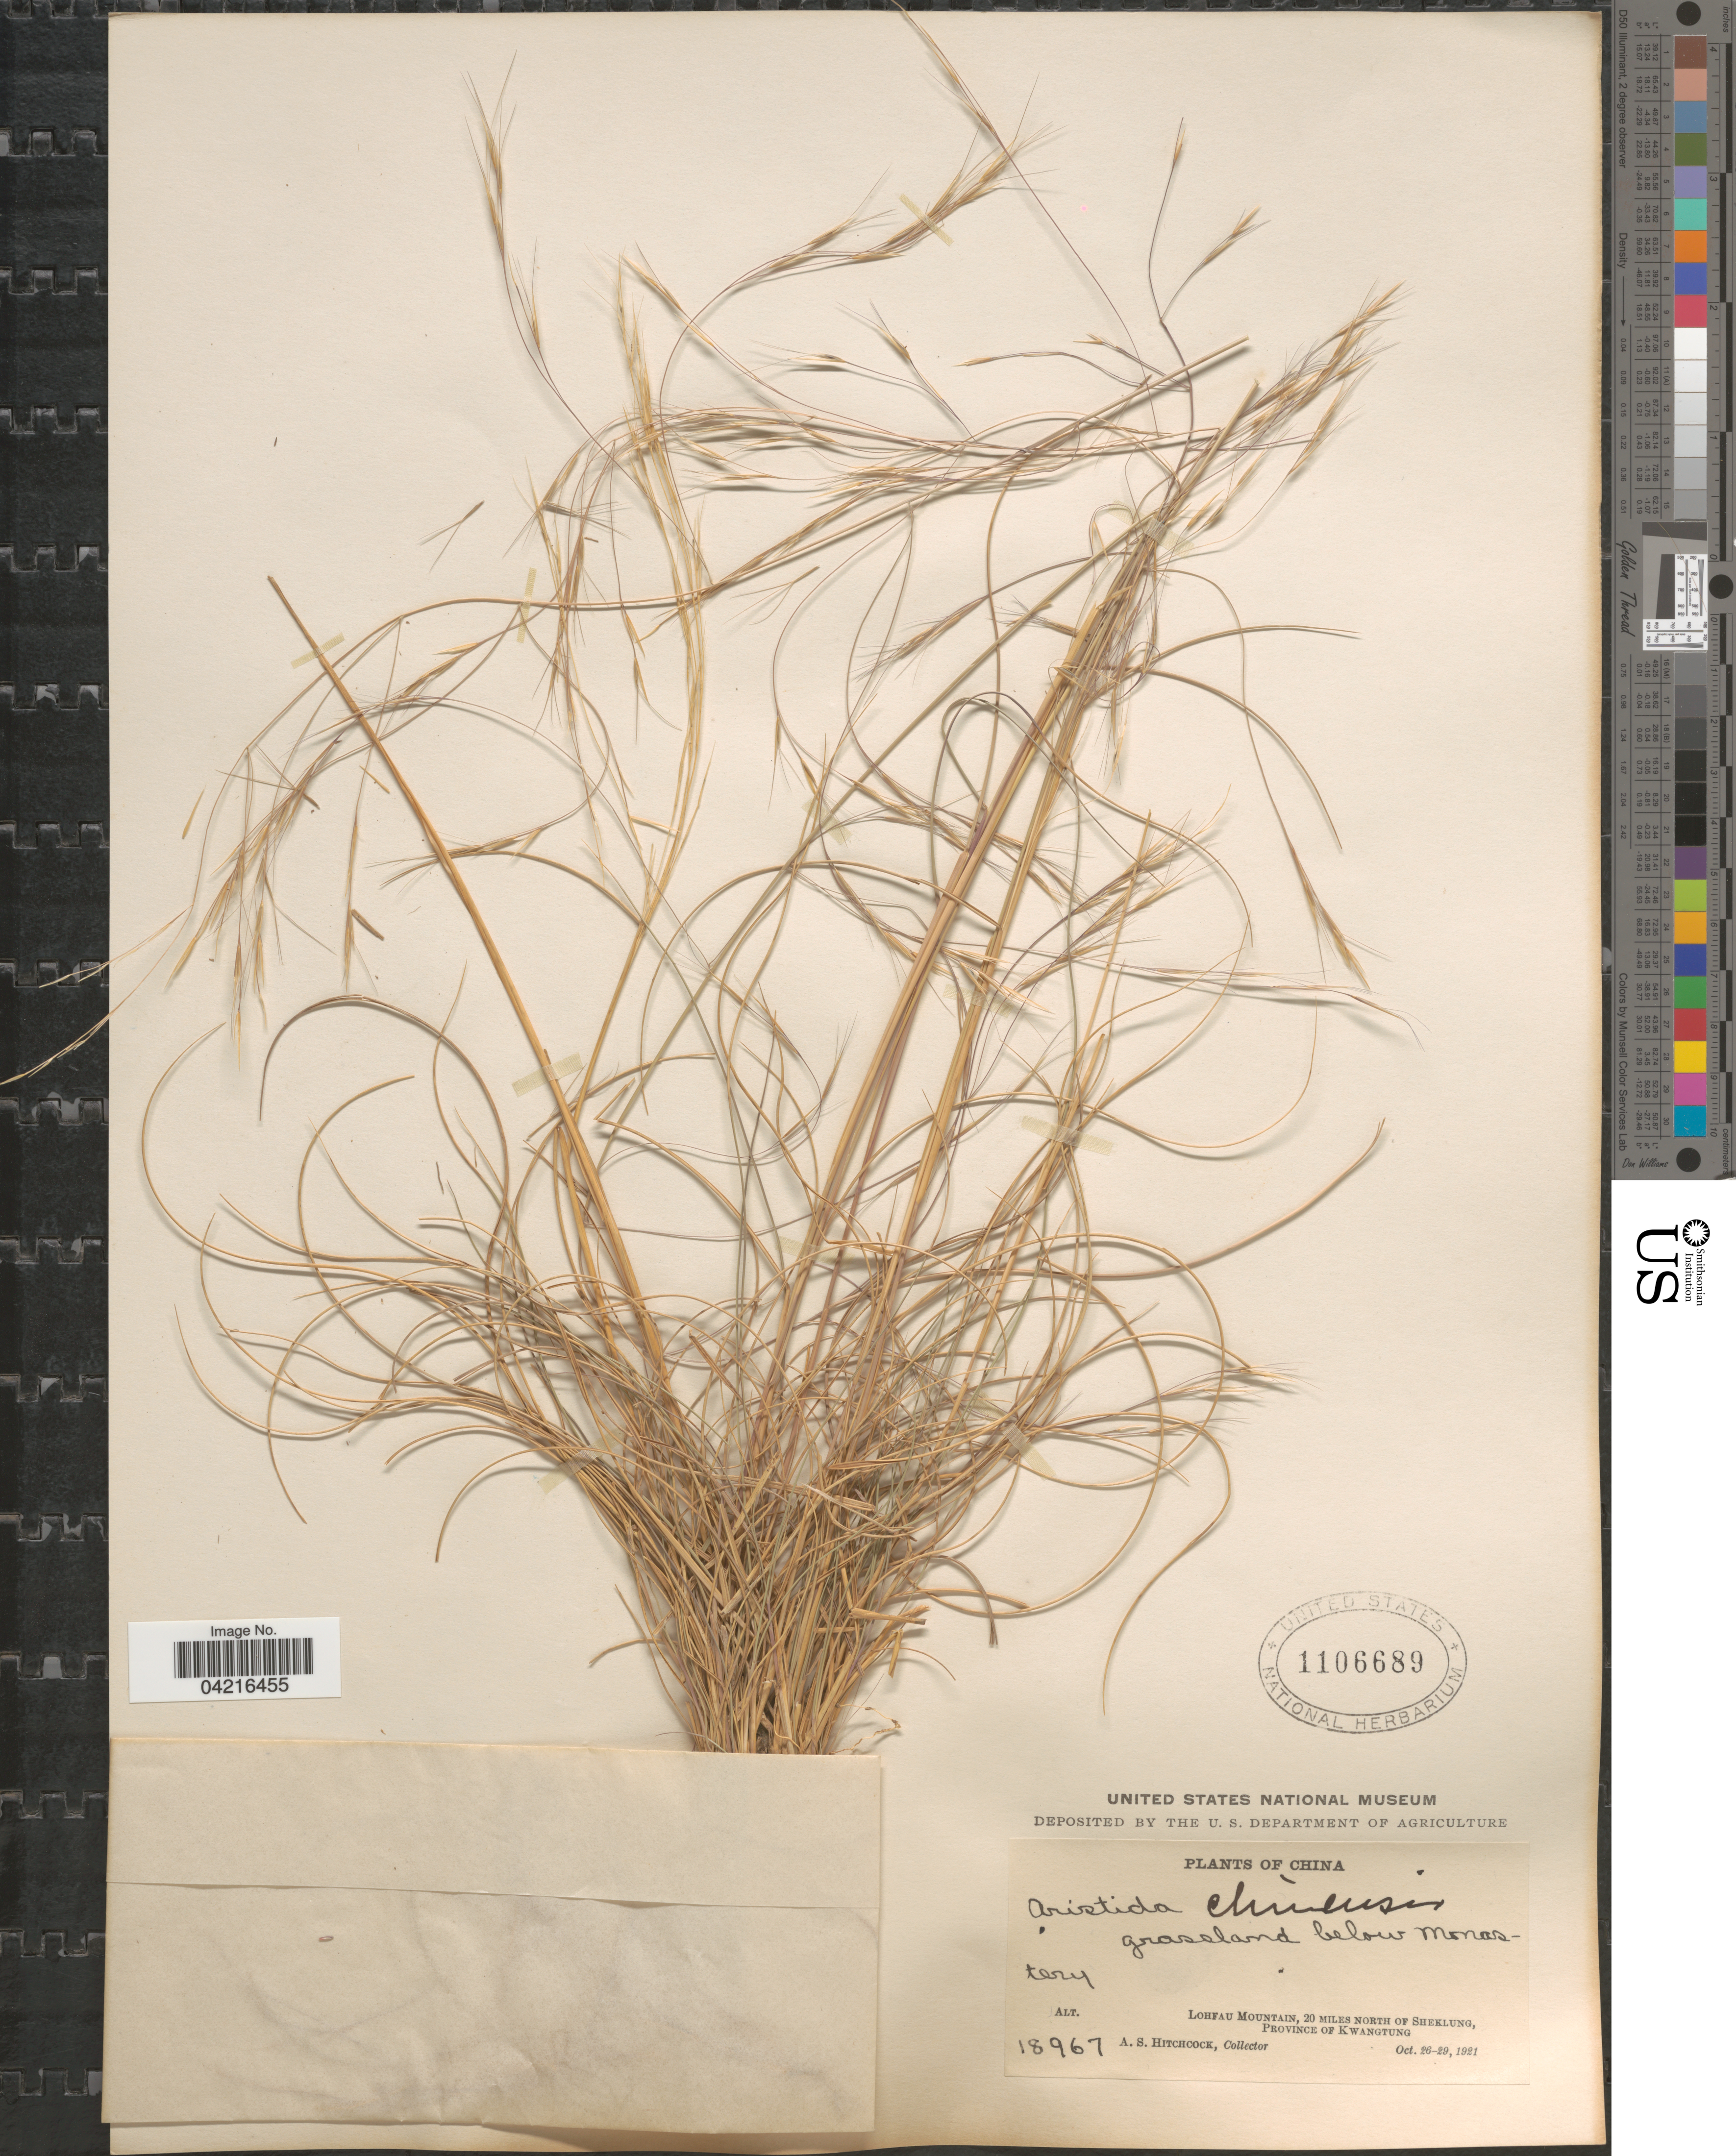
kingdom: Plantae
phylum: Tracheophyta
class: Liliopsida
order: Poales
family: Poaceae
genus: Aristida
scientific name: Aristida chinensis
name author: Munro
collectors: A. S. Hitchcock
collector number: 18967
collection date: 1921-10-26/1921-10-29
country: China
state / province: Guangdong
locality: Lohfau Mountain, 20 Miles North Of Sheklung, Province Of Kwangtung.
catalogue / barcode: US 1106689